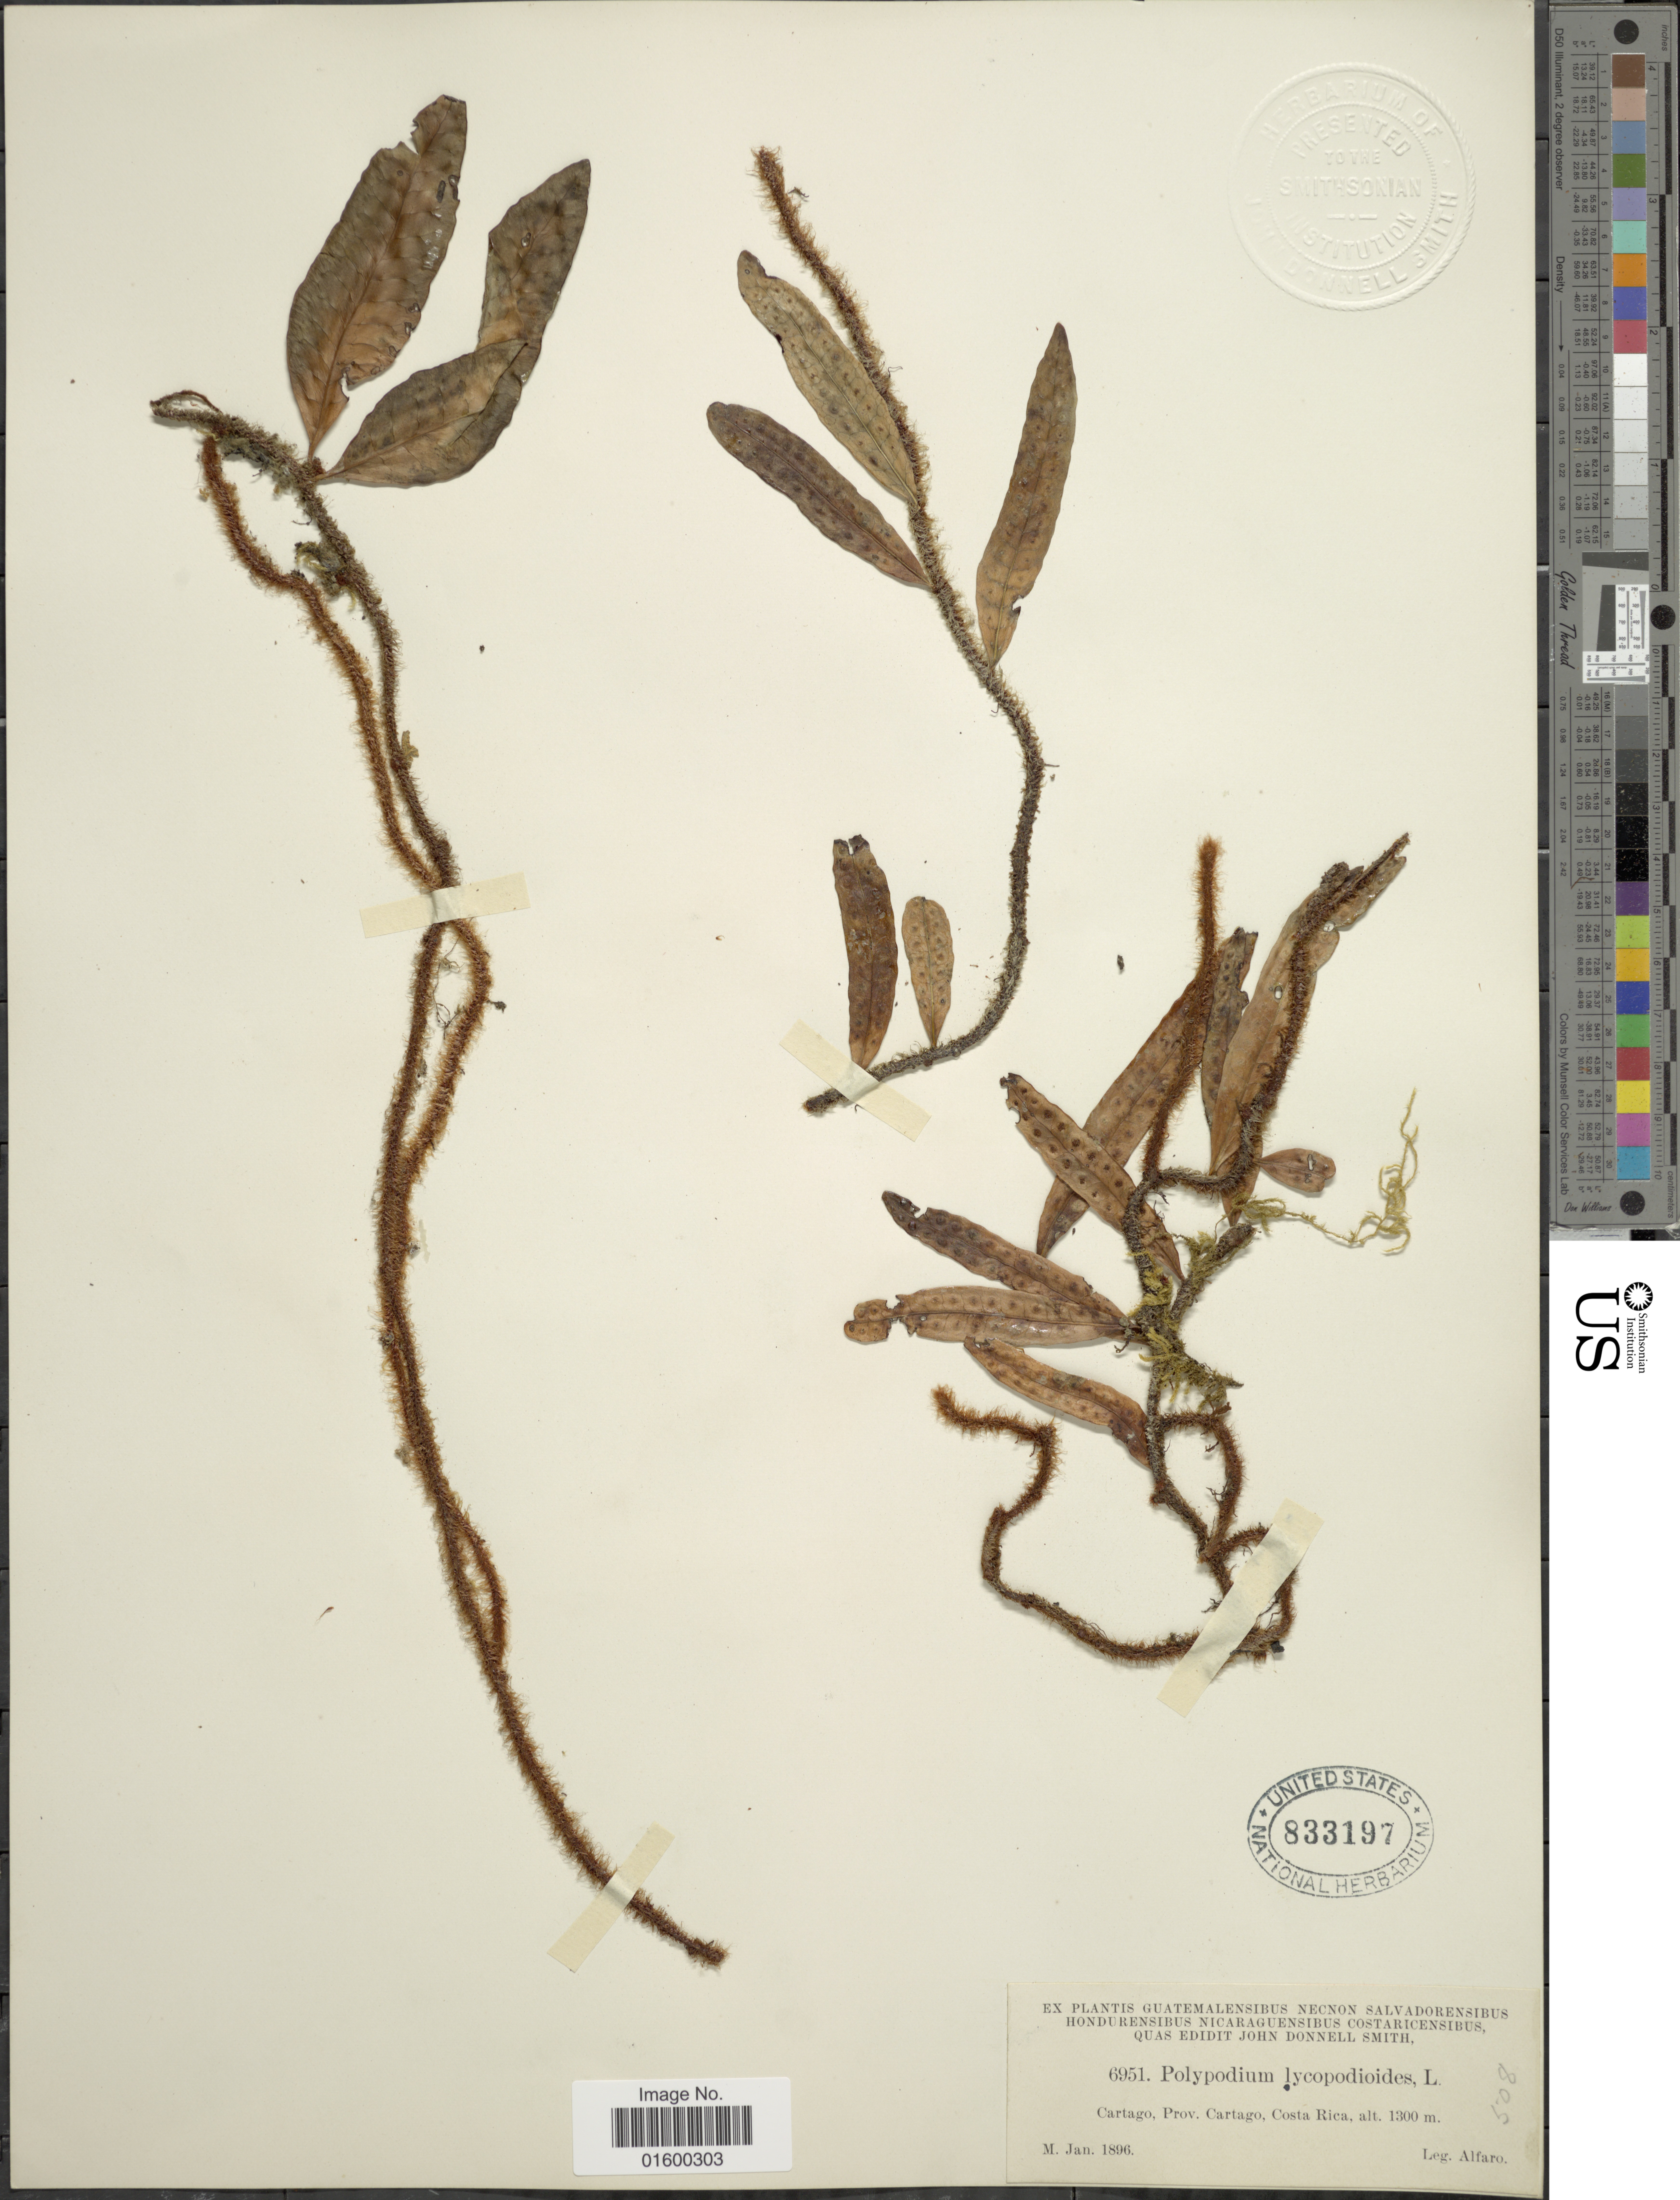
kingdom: Plantae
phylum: Tracheophyta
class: Polypodiopsida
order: Polypodiales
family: Polypodiaceae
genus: Microgramma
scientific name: Microgramma lycopodioides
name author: (L.) Copel.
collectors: Alfaro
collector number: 6951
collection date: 1896-01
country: Costa Rica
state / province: Cartago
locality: Cartago, prov. Cartago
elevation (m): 1300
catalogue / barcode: US 833197